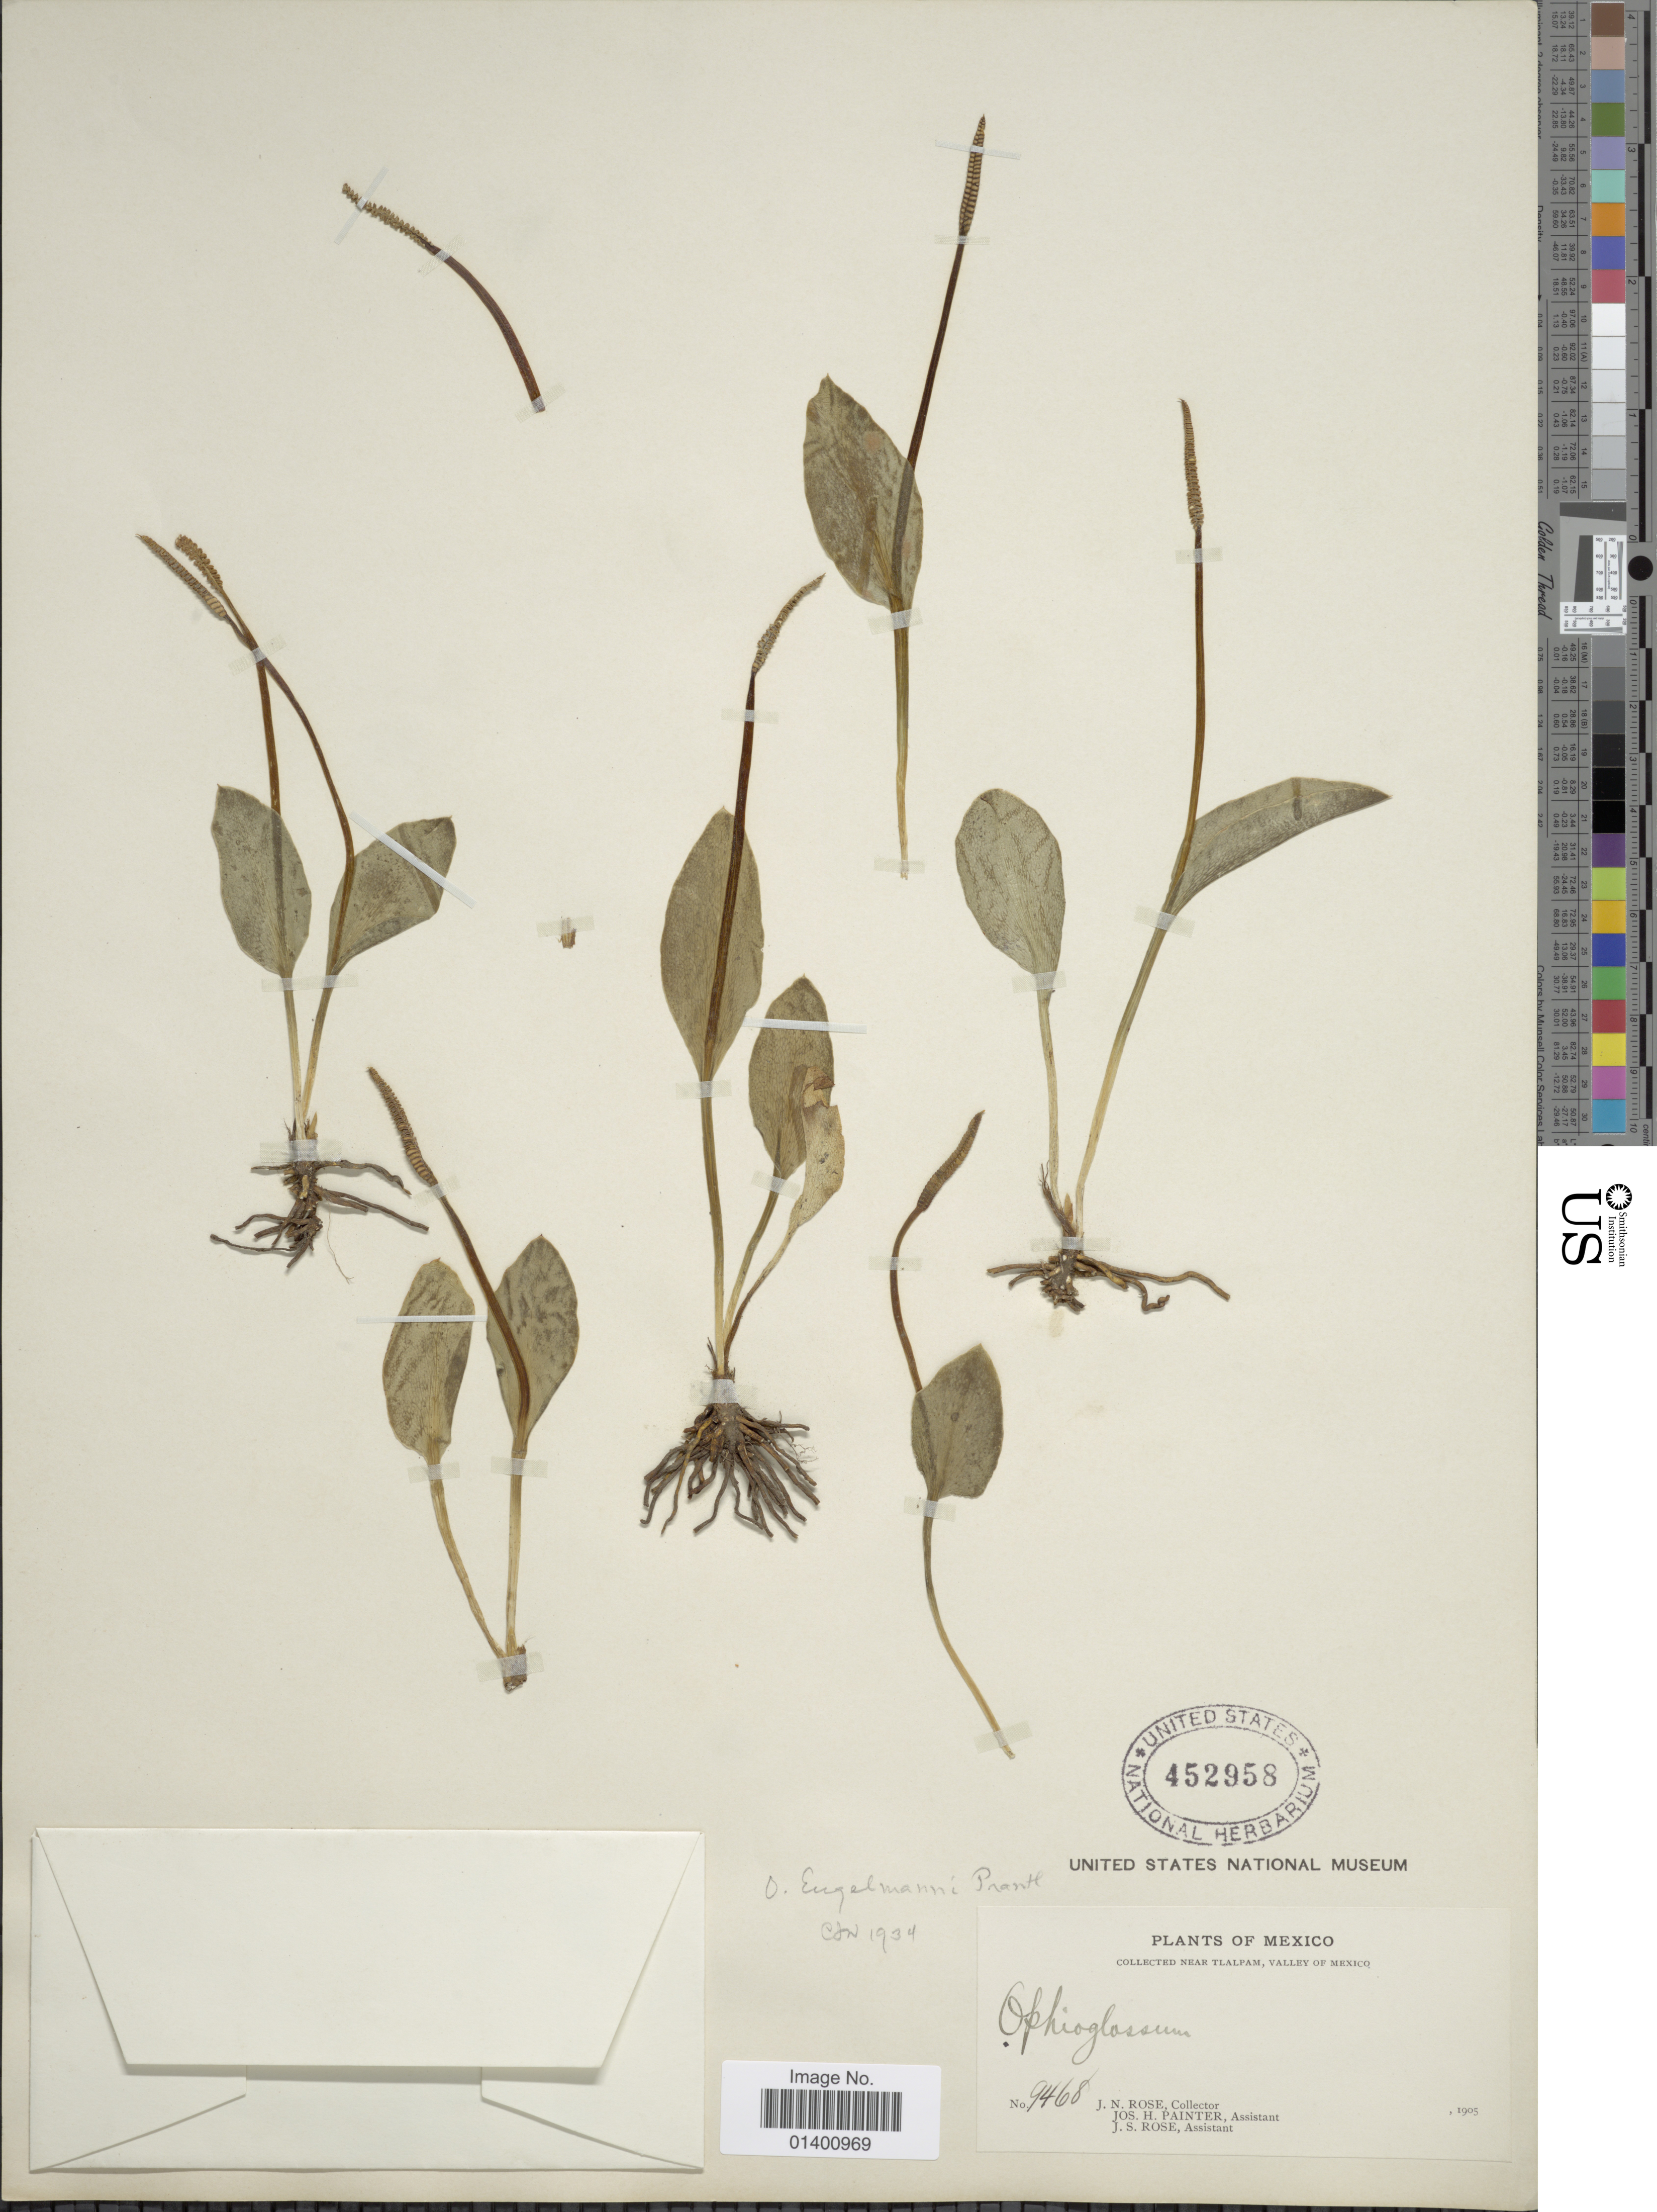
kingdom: Plantae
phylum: Tracheophyta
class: Polypodiopsida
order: Ophioglossales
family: Ophioglossaceae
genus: Ophioglossum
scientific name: Ophioglossum engelmannii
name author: Prantl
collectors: J. N. Rose, J. H. Painter & J. S. Rose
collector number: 9468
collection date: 1905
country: Mexico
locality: Near Tlalpam, valley of Mexico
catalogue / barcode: US 452958